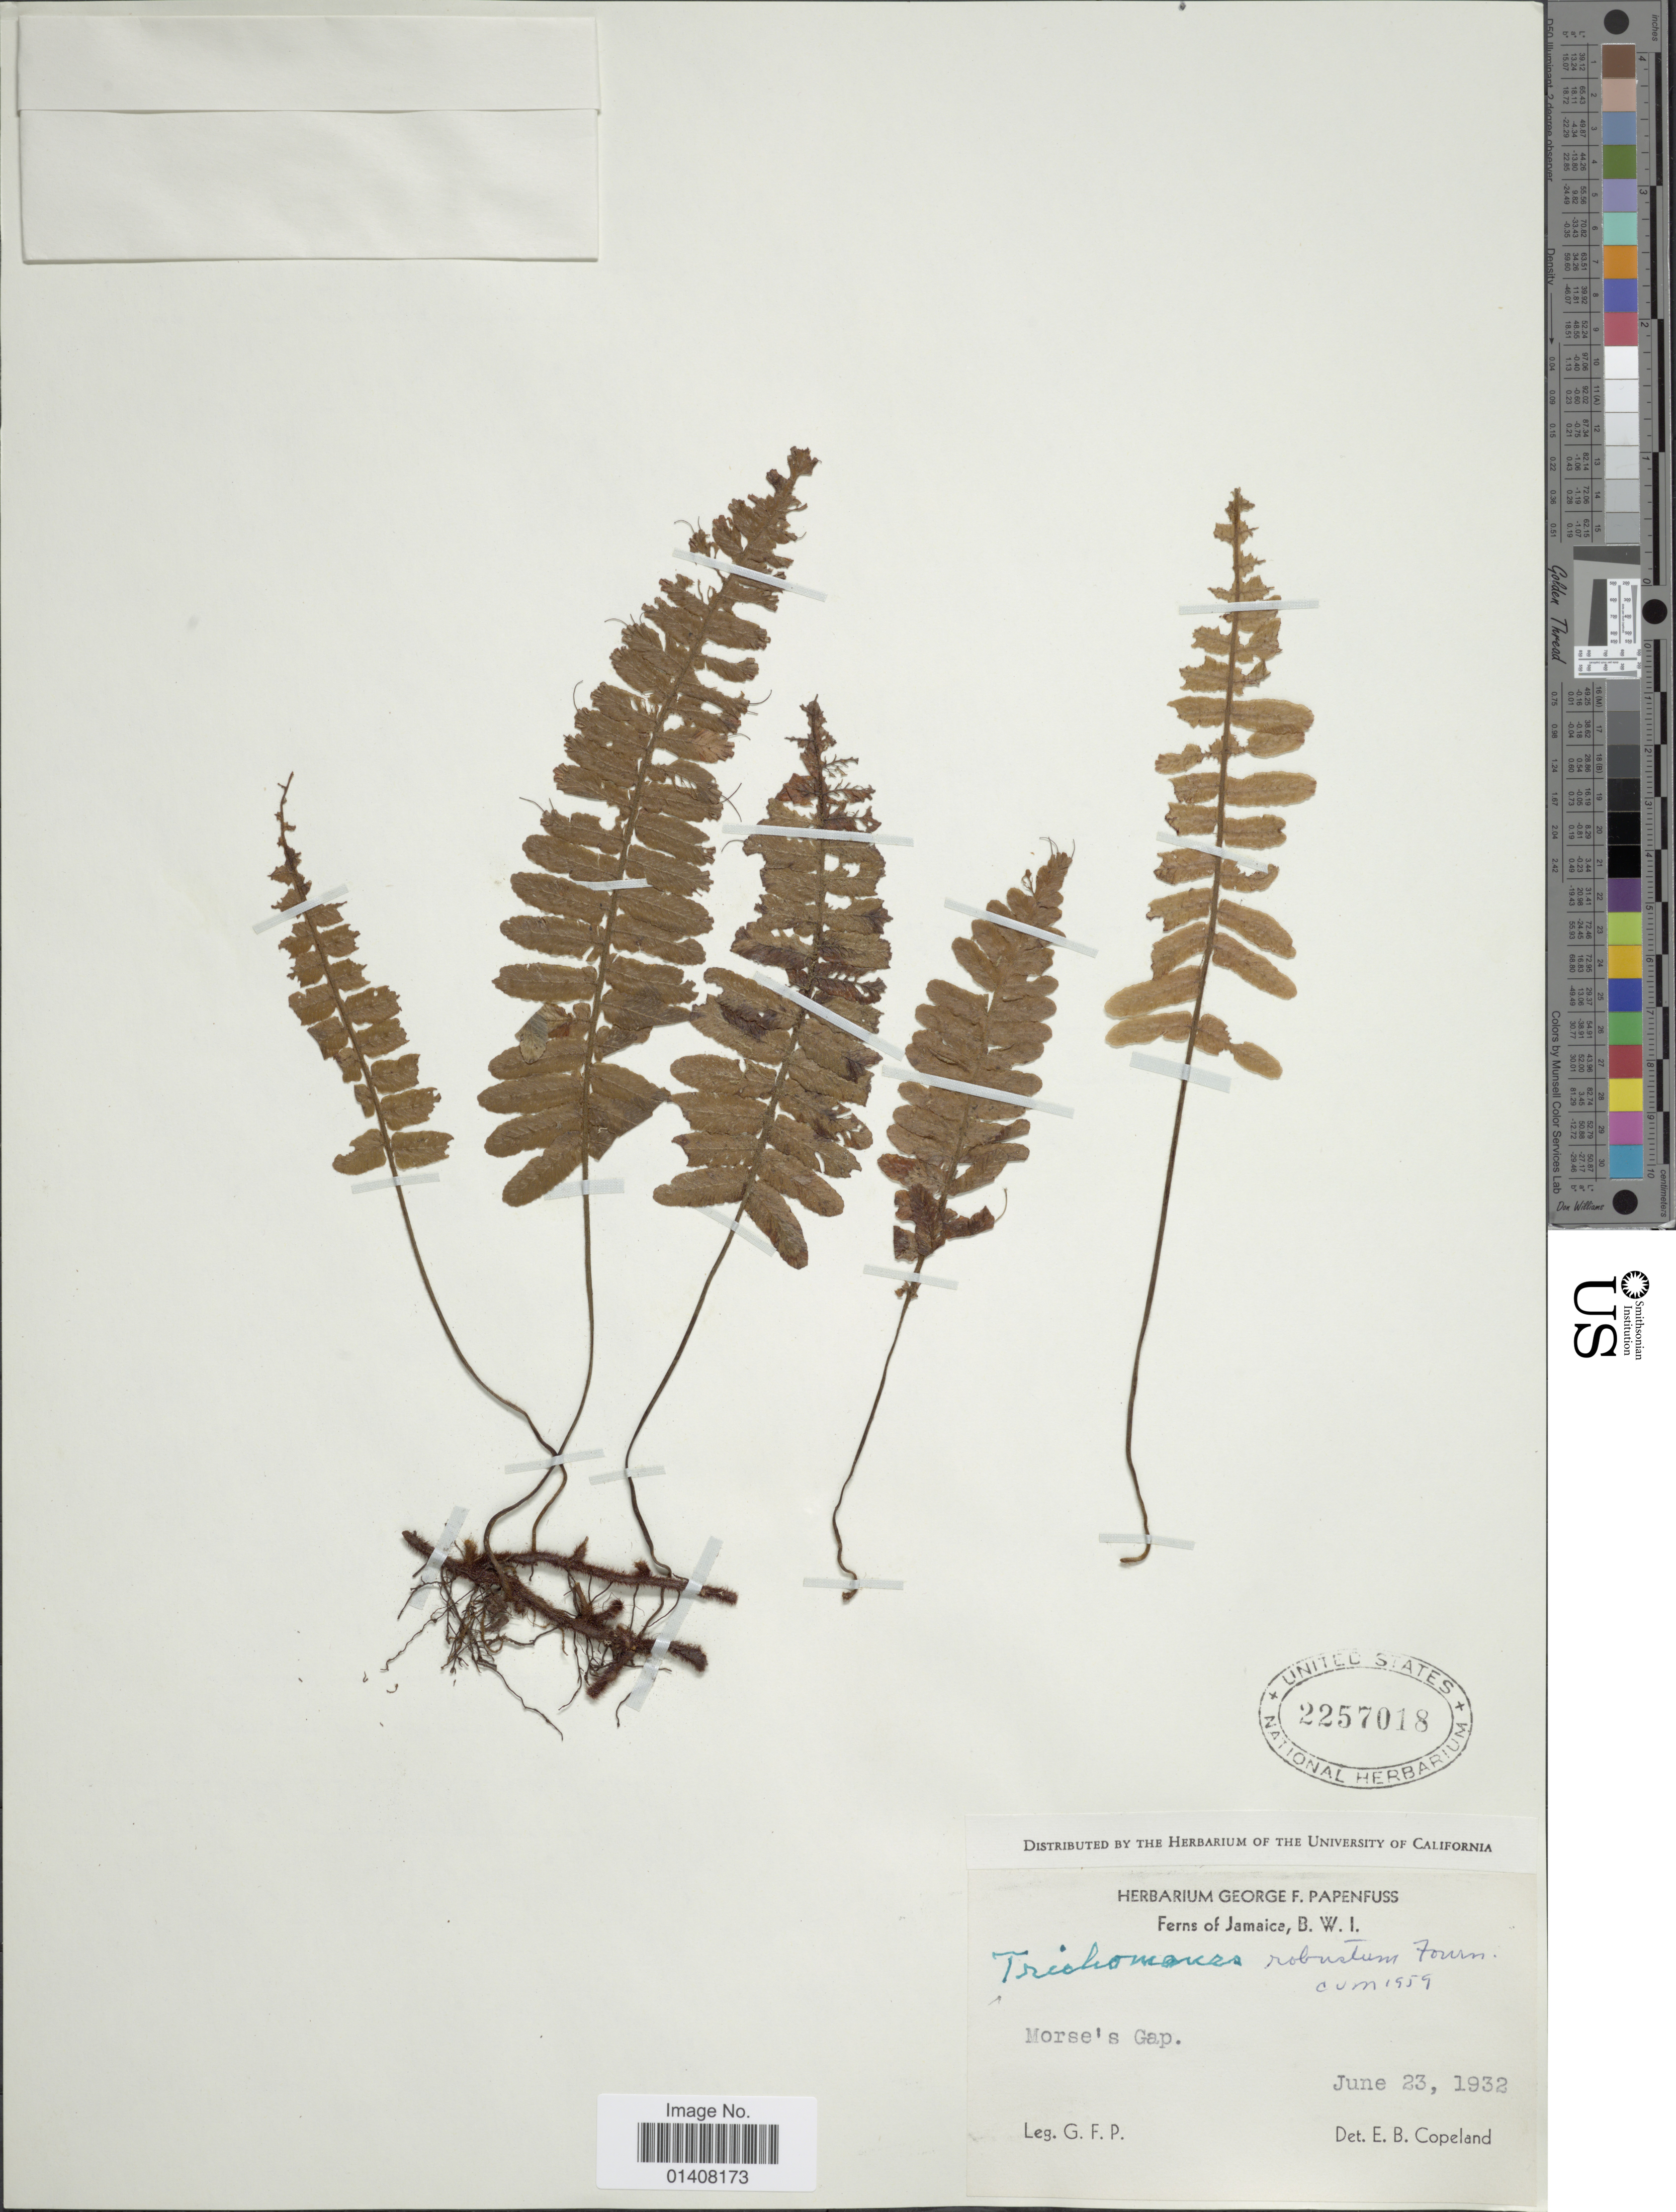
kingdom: Plantae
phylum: Tracheophyta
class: Polypodiopsida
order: Hymenophyllales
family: Hymenophyllaceae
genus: Trichomanes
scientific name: Trichomanes robustum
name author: E. Fourn.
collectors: G. Papenfuss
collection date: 1932-06-23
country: Jamaica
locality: Ferns of Jamaica, B.W.I., Morse's Gap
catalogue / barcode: US 2257018